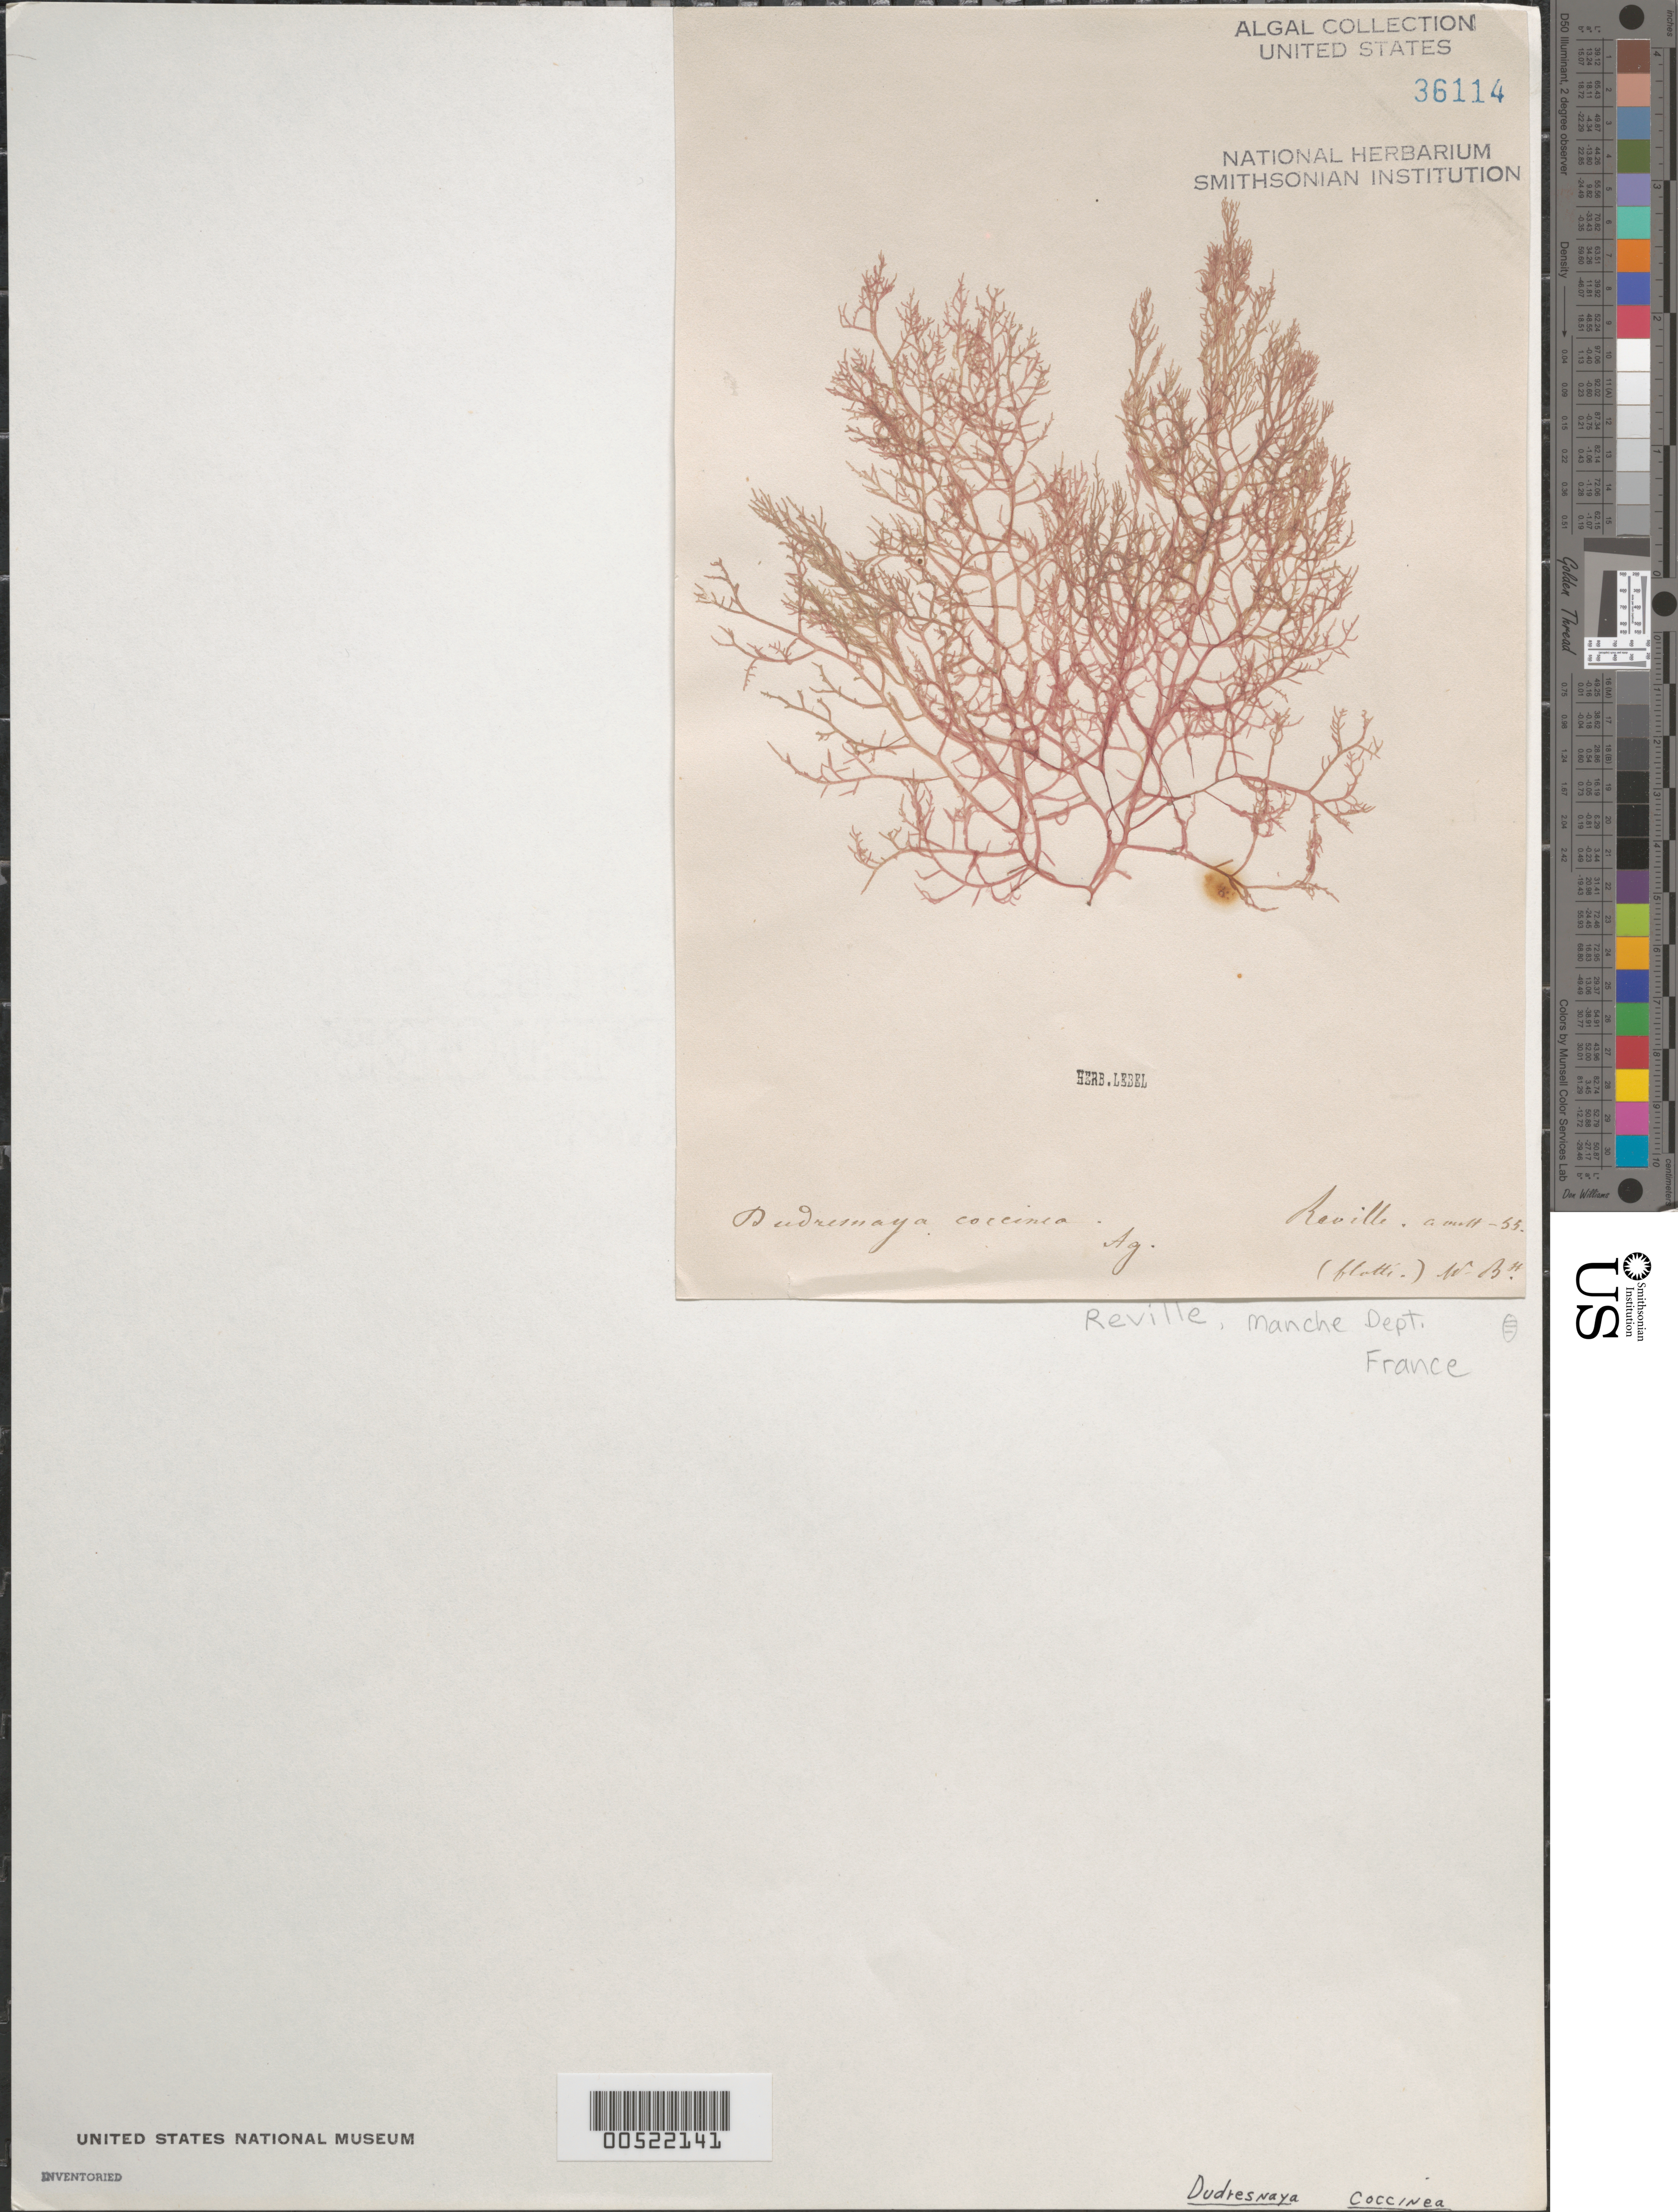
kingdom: Plantae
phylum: Rhodophyta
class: Florideophyceae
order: Gigartinales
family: Dumontiaceae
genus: Dudresnaya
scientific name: Dudresnaya verticillata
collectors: W. B.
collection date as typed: Aug 1855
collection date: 1855-08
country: France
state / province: Normandie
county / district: Manche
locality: Reville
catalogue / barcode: US 36114